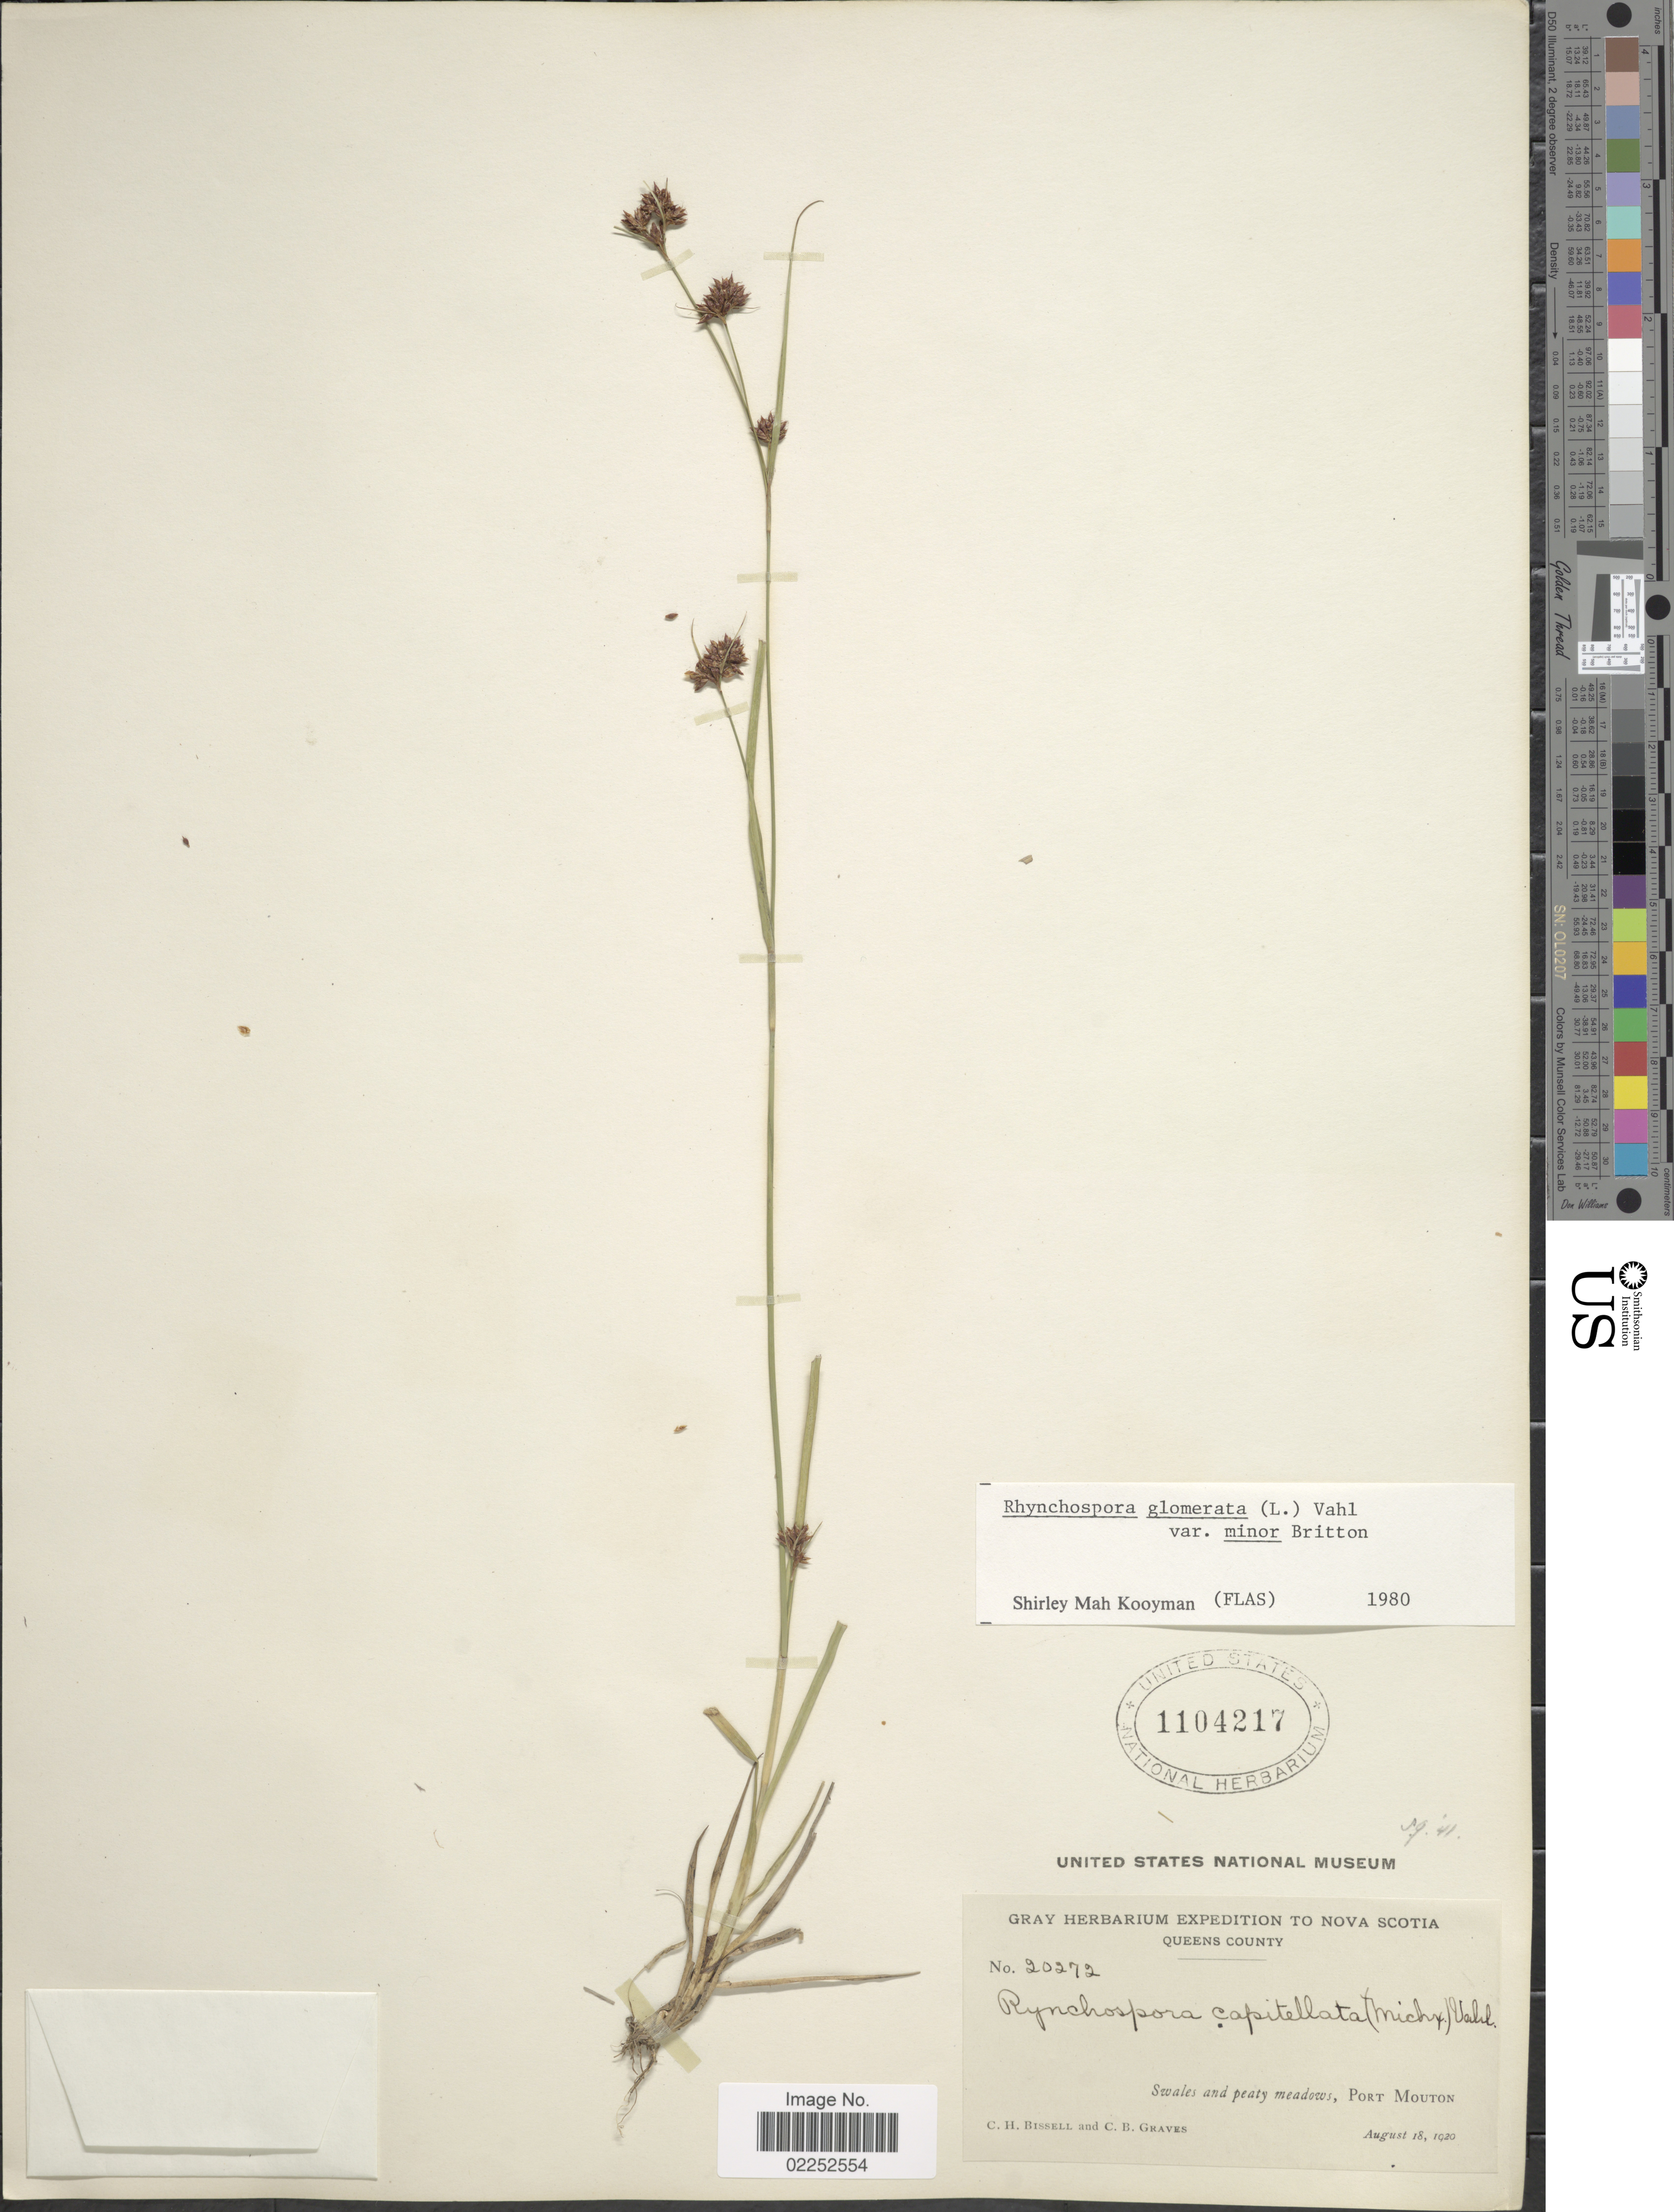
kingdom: Plantae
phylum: Tracheophyta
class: Liliopsida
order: Poales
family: Cyperaceae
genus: Rhynchospora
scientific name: Rhynchospora capitellata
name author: (Michx.) Vahl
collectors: C. Bissell & C. Graves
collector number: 20272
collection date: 1920-08-18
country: Canada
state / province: Nova Scotia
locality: Queens County, Swales and peaty meadows, Port Mouton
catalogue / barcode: US 1104217